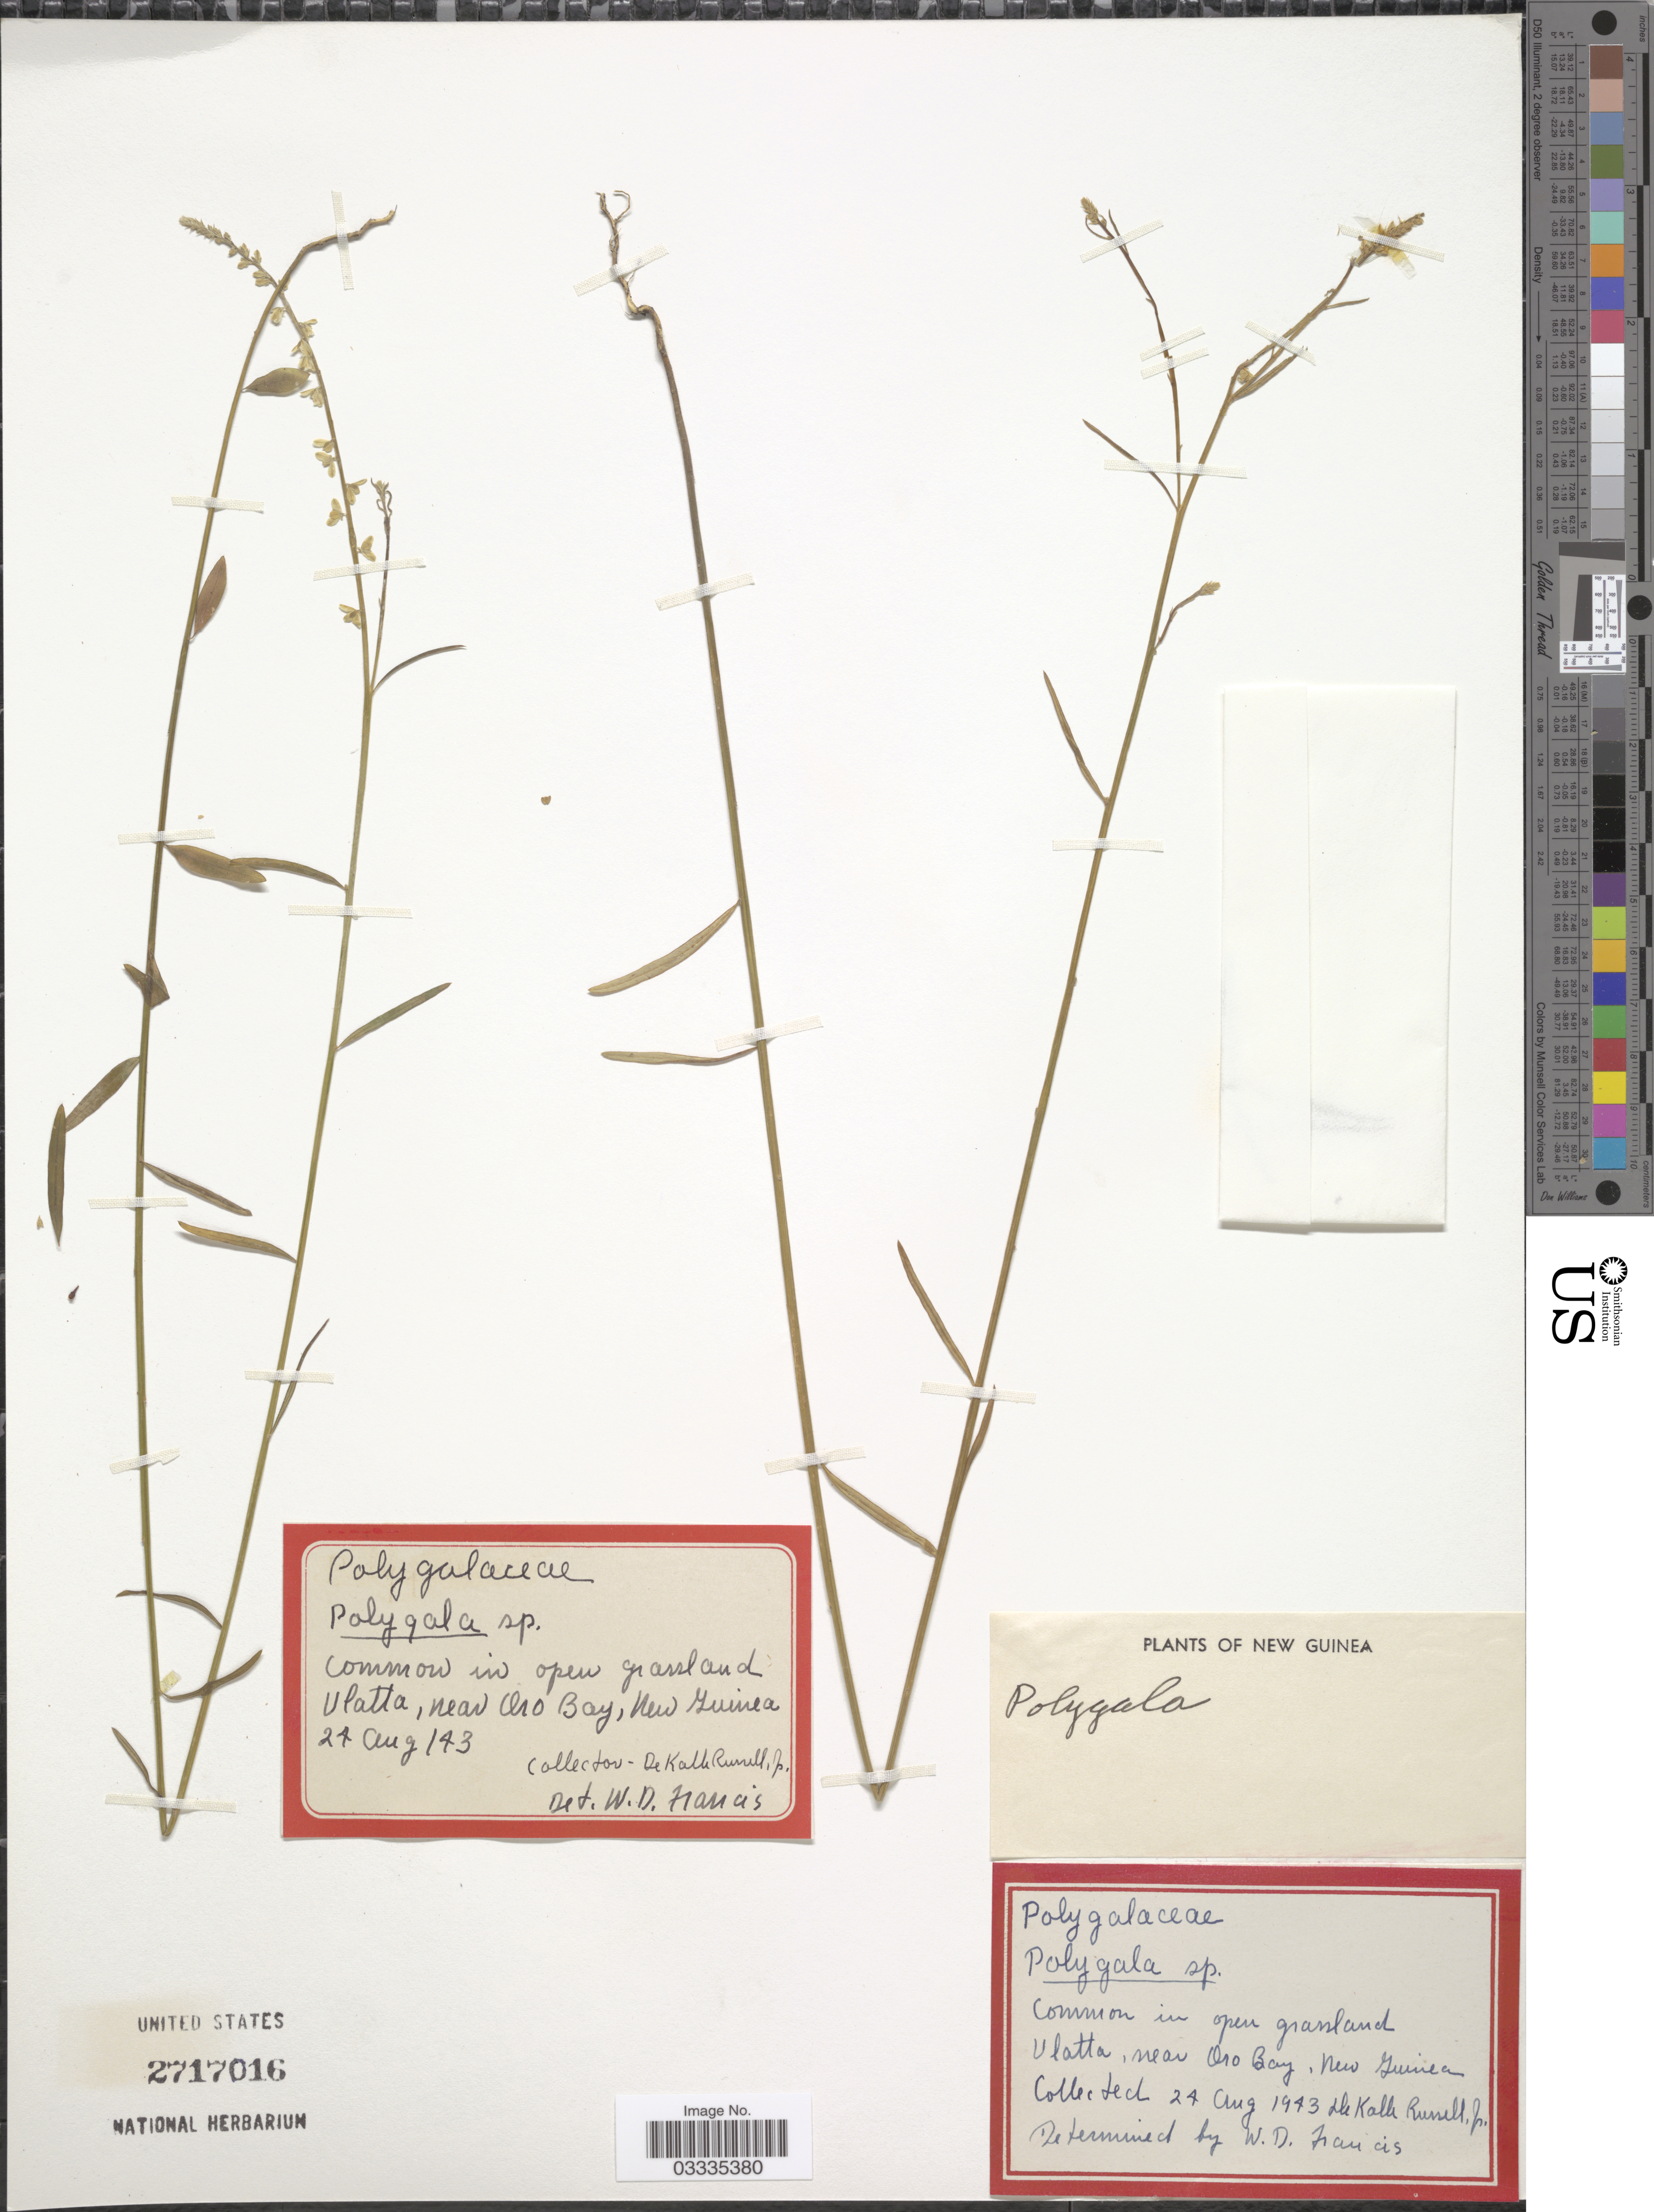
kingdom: Plantae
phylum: Tracheophyta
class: Magnoliopsida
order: Fabales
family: Polygalaceae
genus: Polygala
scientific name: Polygala sp.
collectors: D. K. Russell Jr.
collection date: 1943-08-24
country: Papua New Guinea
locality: New Guinea. Common in open grassland Vlatta, near Oro Bay.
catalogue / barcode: US 2717016